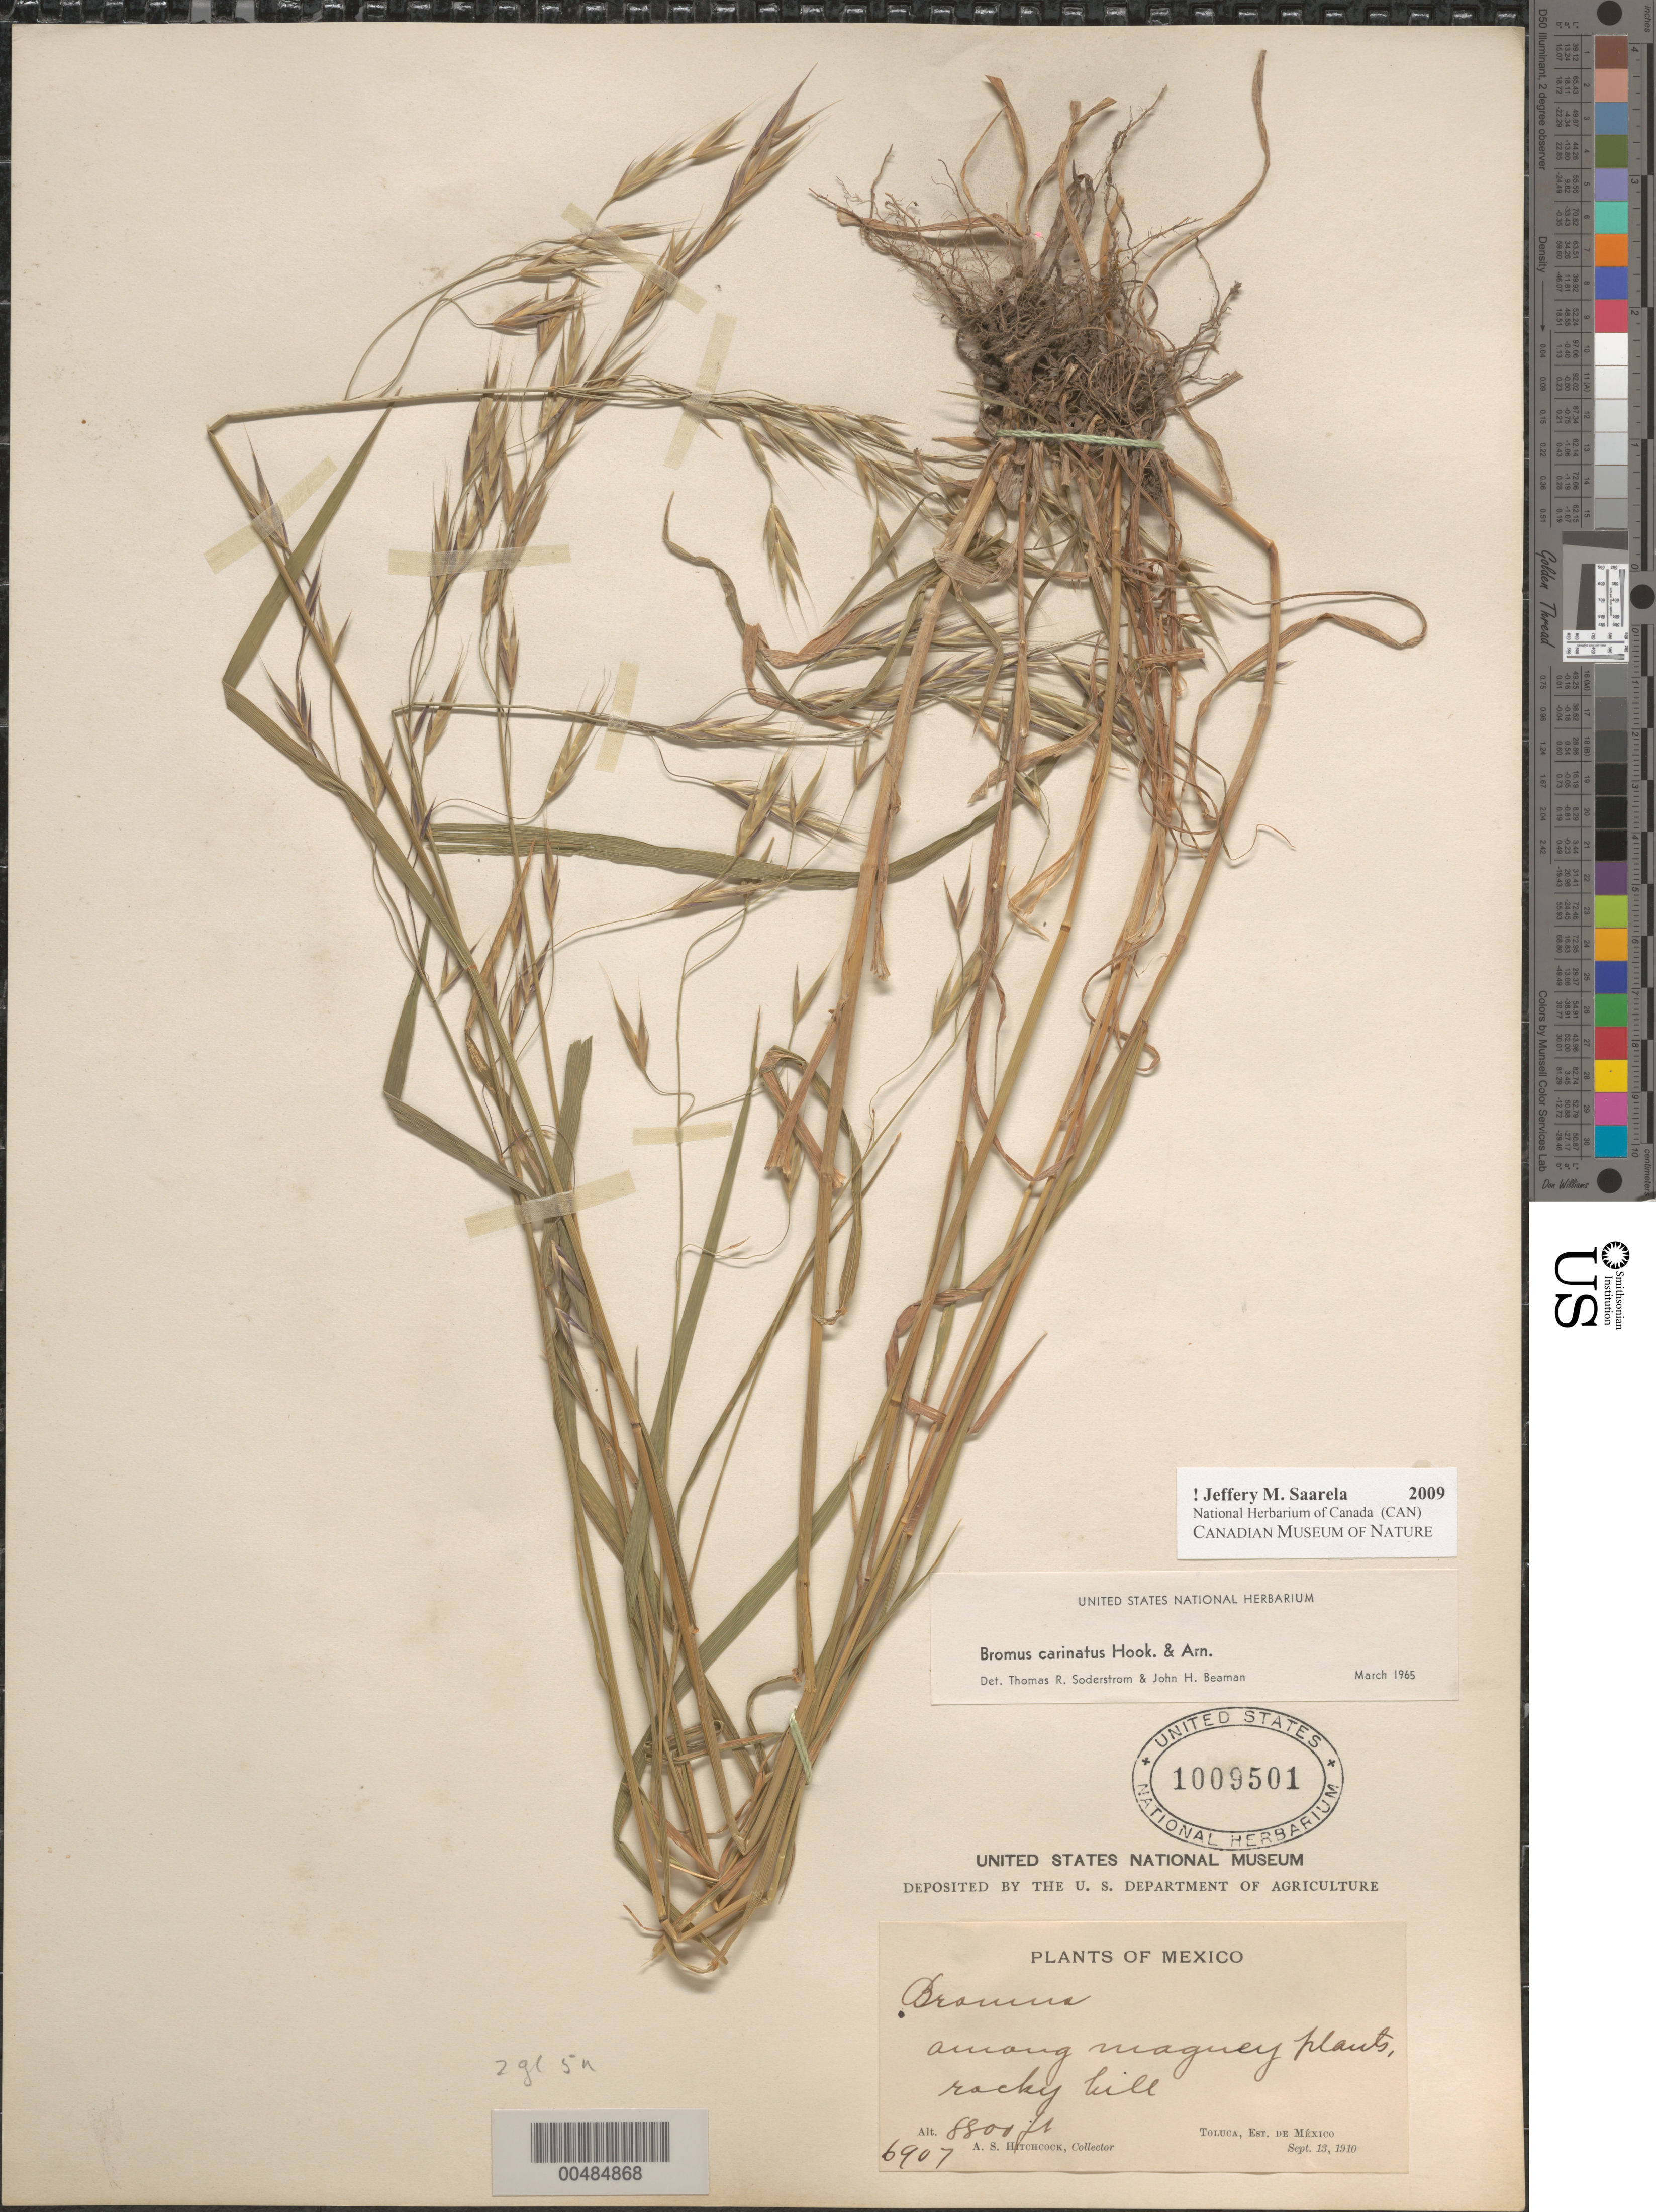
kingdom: Plantae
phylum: Tracheophyta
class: Liliopsida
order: Poales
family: Poaceae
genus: Bromus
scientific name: Bromus carinatus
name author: Hook. & Arn.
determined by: Soderstrom, T. R.; Beaman, J. H.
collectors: A. S. Hitchcock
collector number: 6907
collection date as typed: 13 Sep 1910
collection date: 1910-09-13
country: Mexico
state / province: México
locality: Toluca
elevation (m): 2682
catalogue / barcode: US 1009501